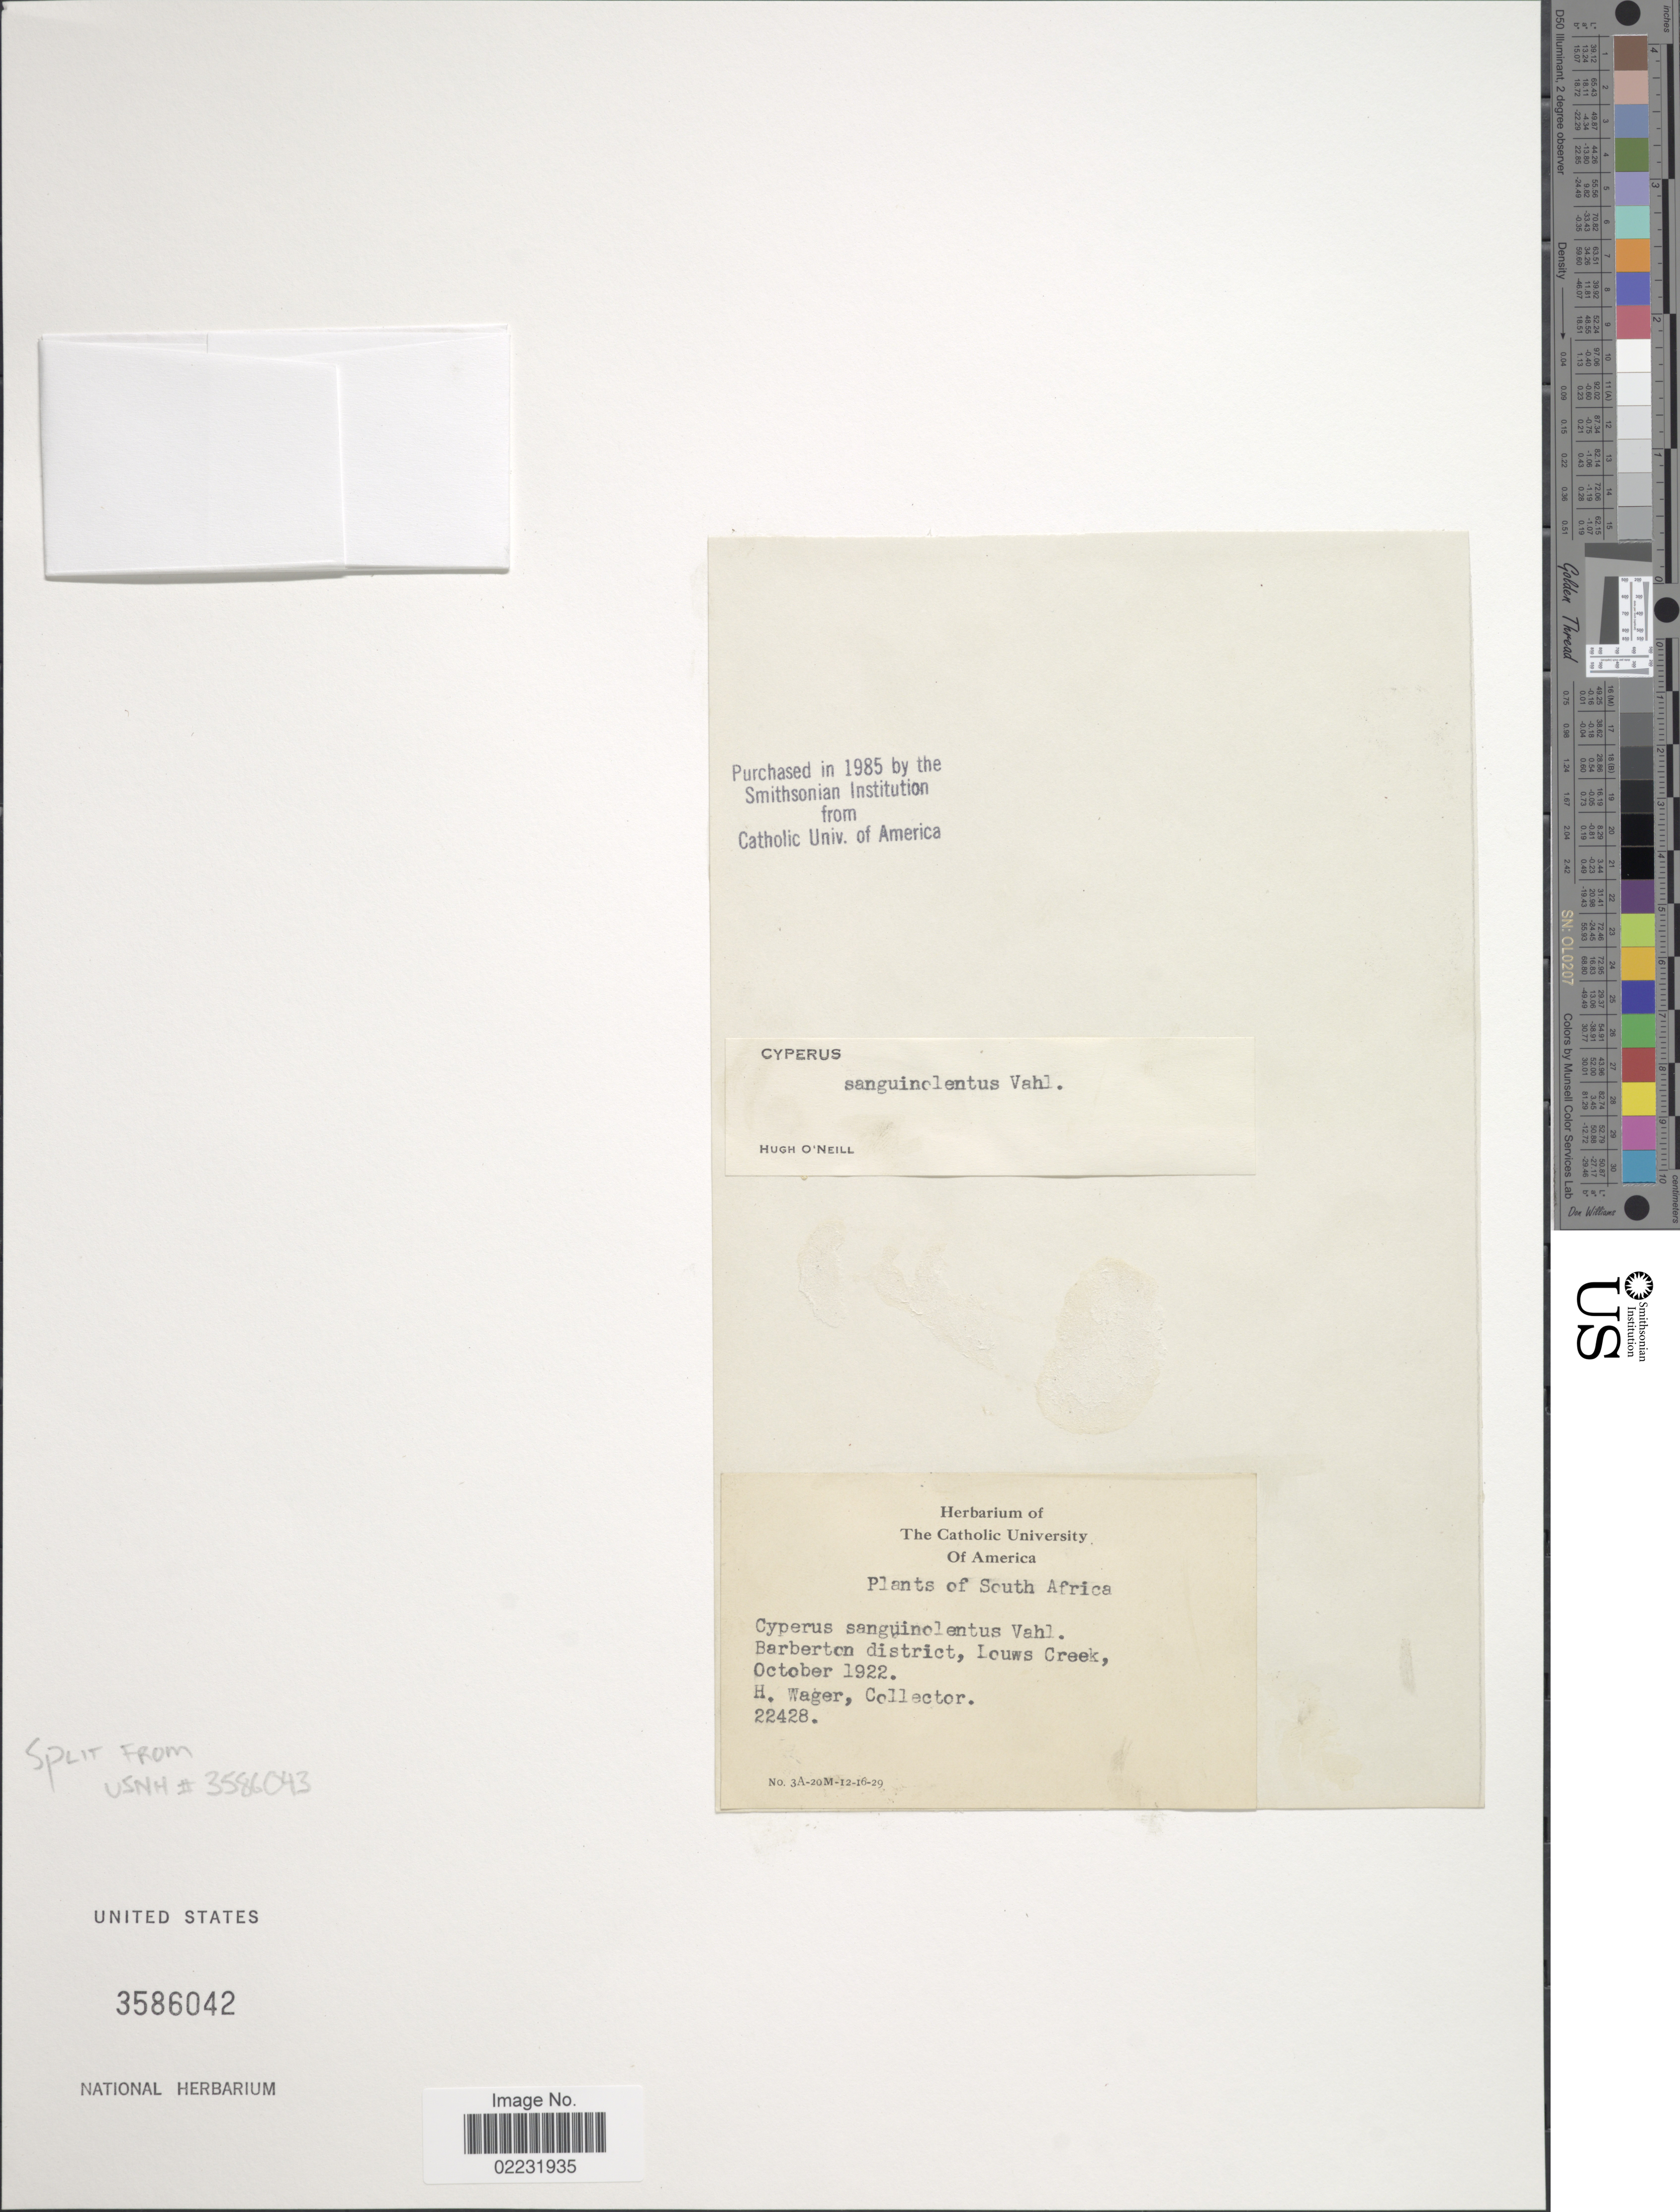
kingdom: Plantae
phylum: Tracheophyta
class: Liliopsida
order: Poales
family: Cyperaceae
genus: Cyperus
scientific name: Cyperus sanguinolentus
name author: Vahl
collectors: H. Wager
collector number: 22428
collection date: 1922-10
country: South Africa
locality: Barberton district, Louws Creek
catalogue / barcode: US 3586042